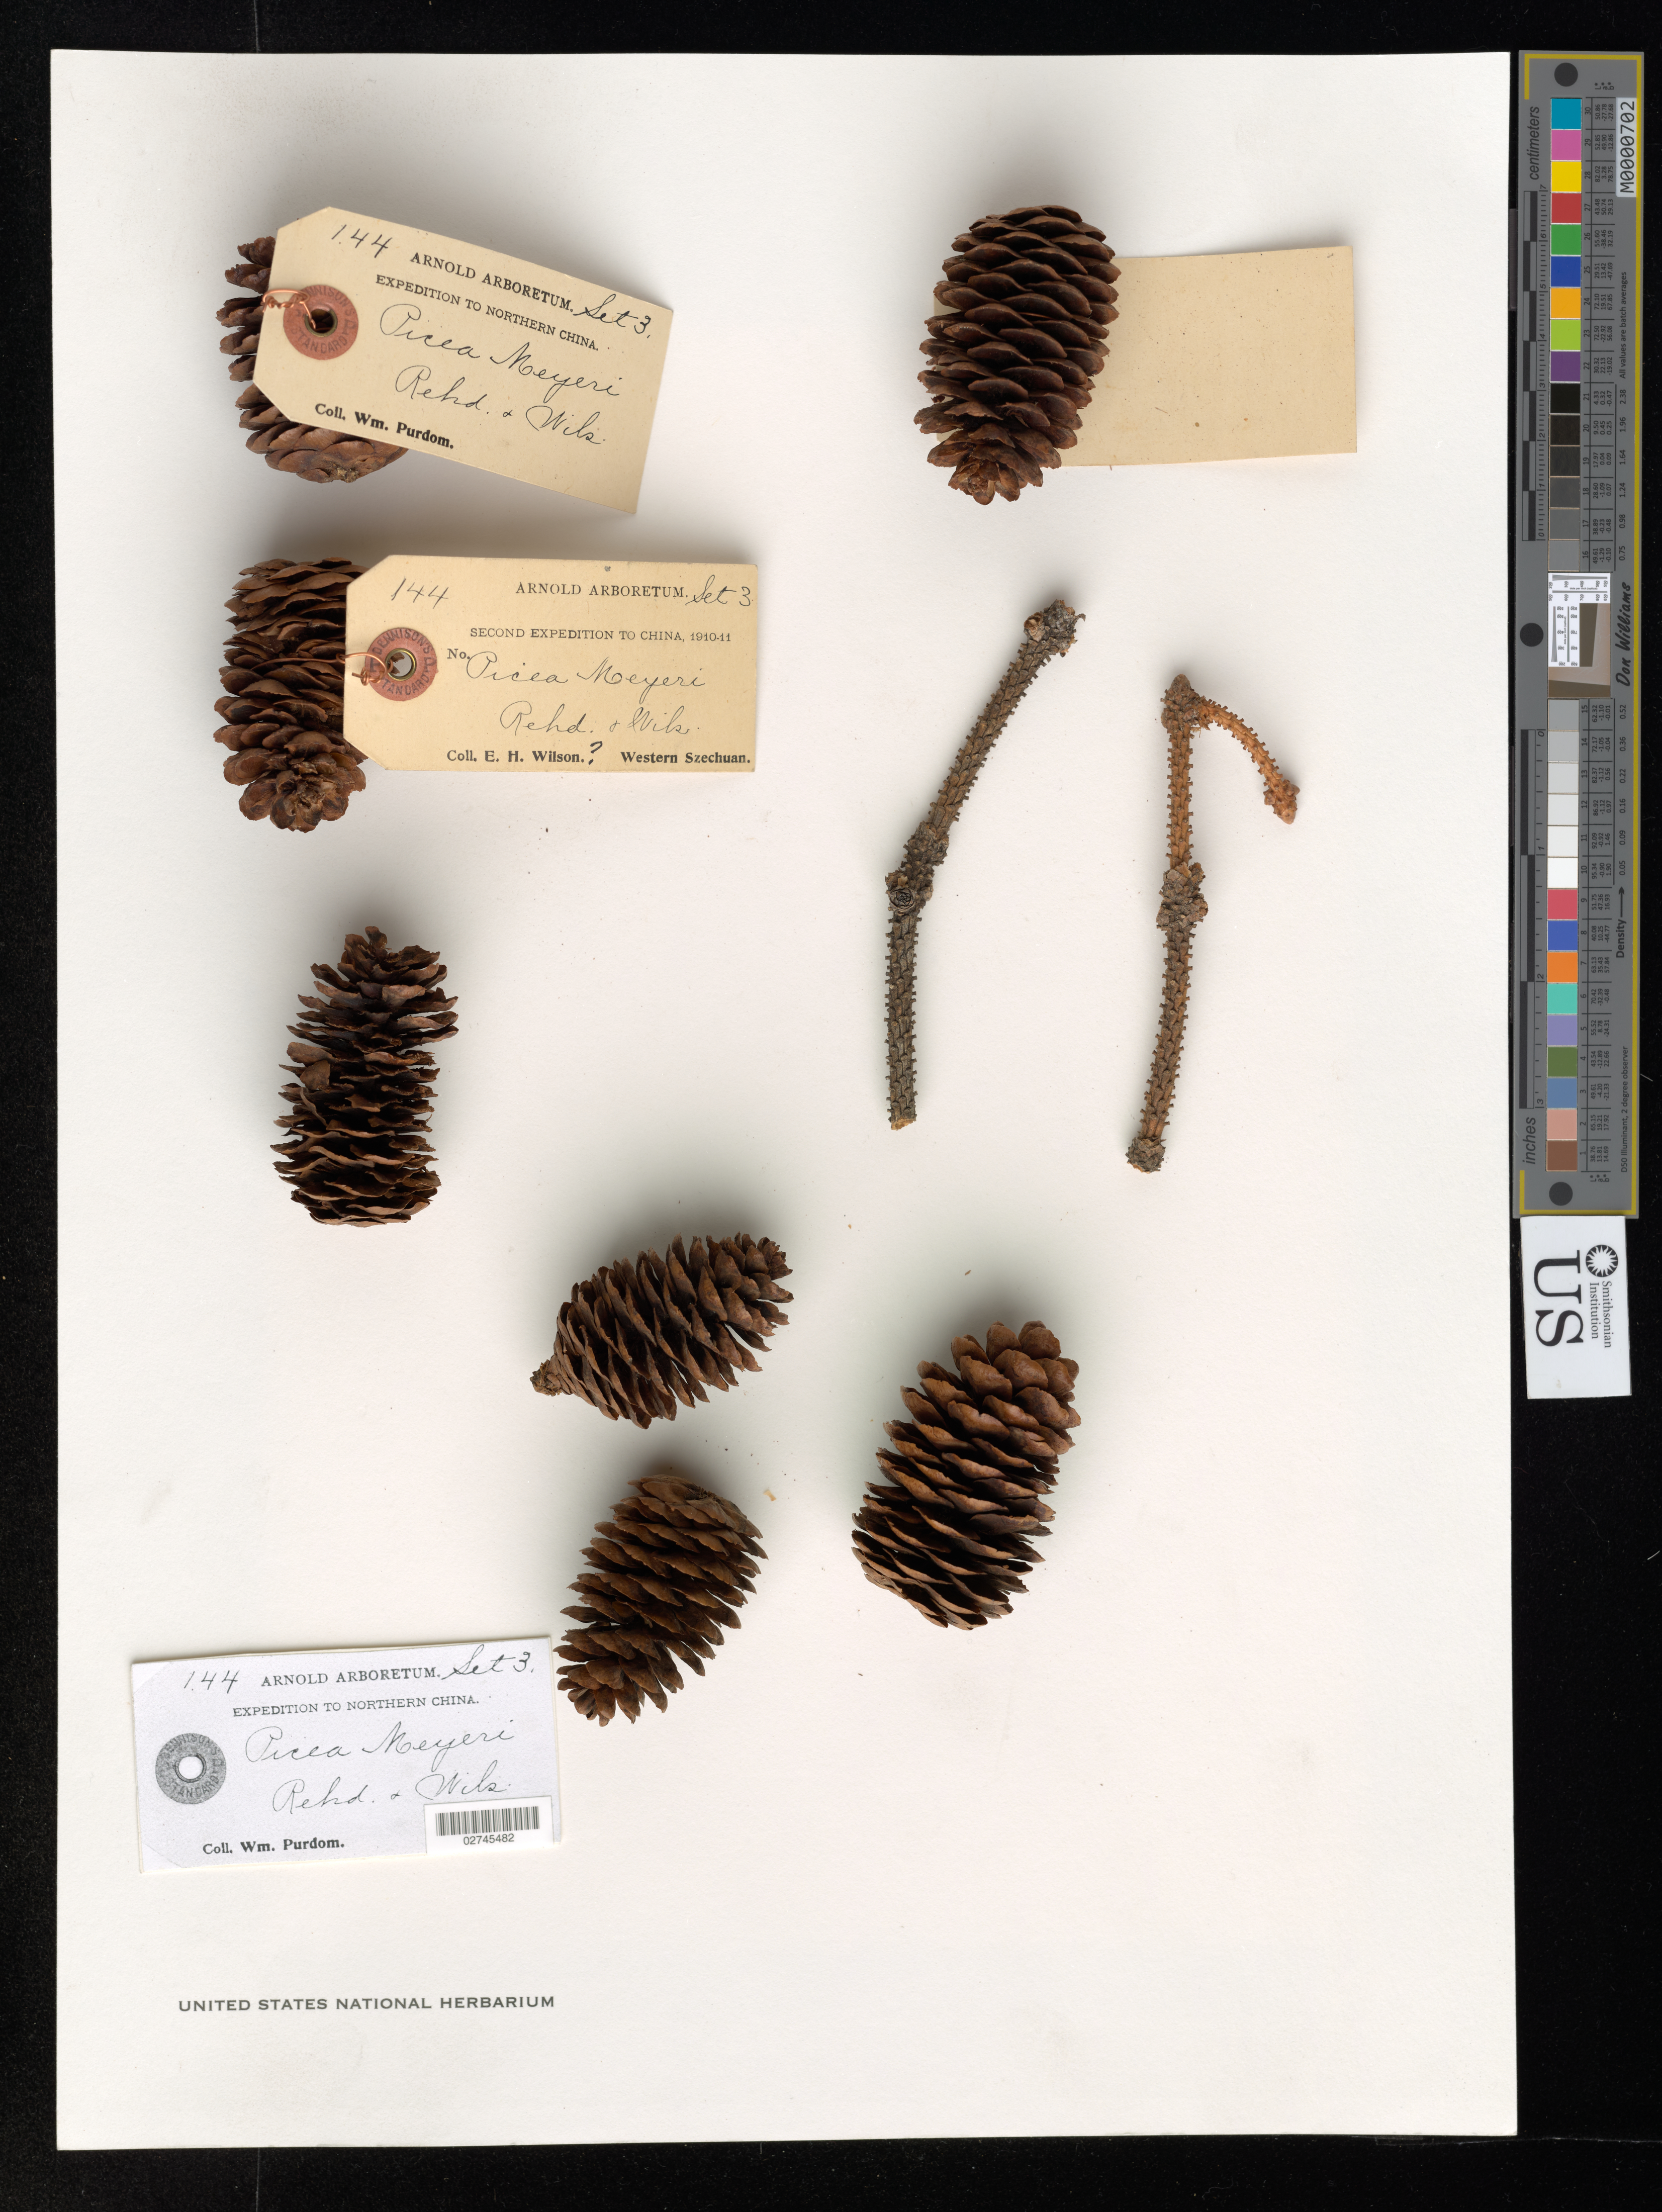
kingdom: Plantae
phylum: Tracheophyta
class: Pinopsida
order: Pinales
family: Pinaceae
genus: Picea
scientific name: Picea asperata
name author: Mast.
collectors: W. Purdom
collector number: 144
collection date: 1948-07-28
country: China